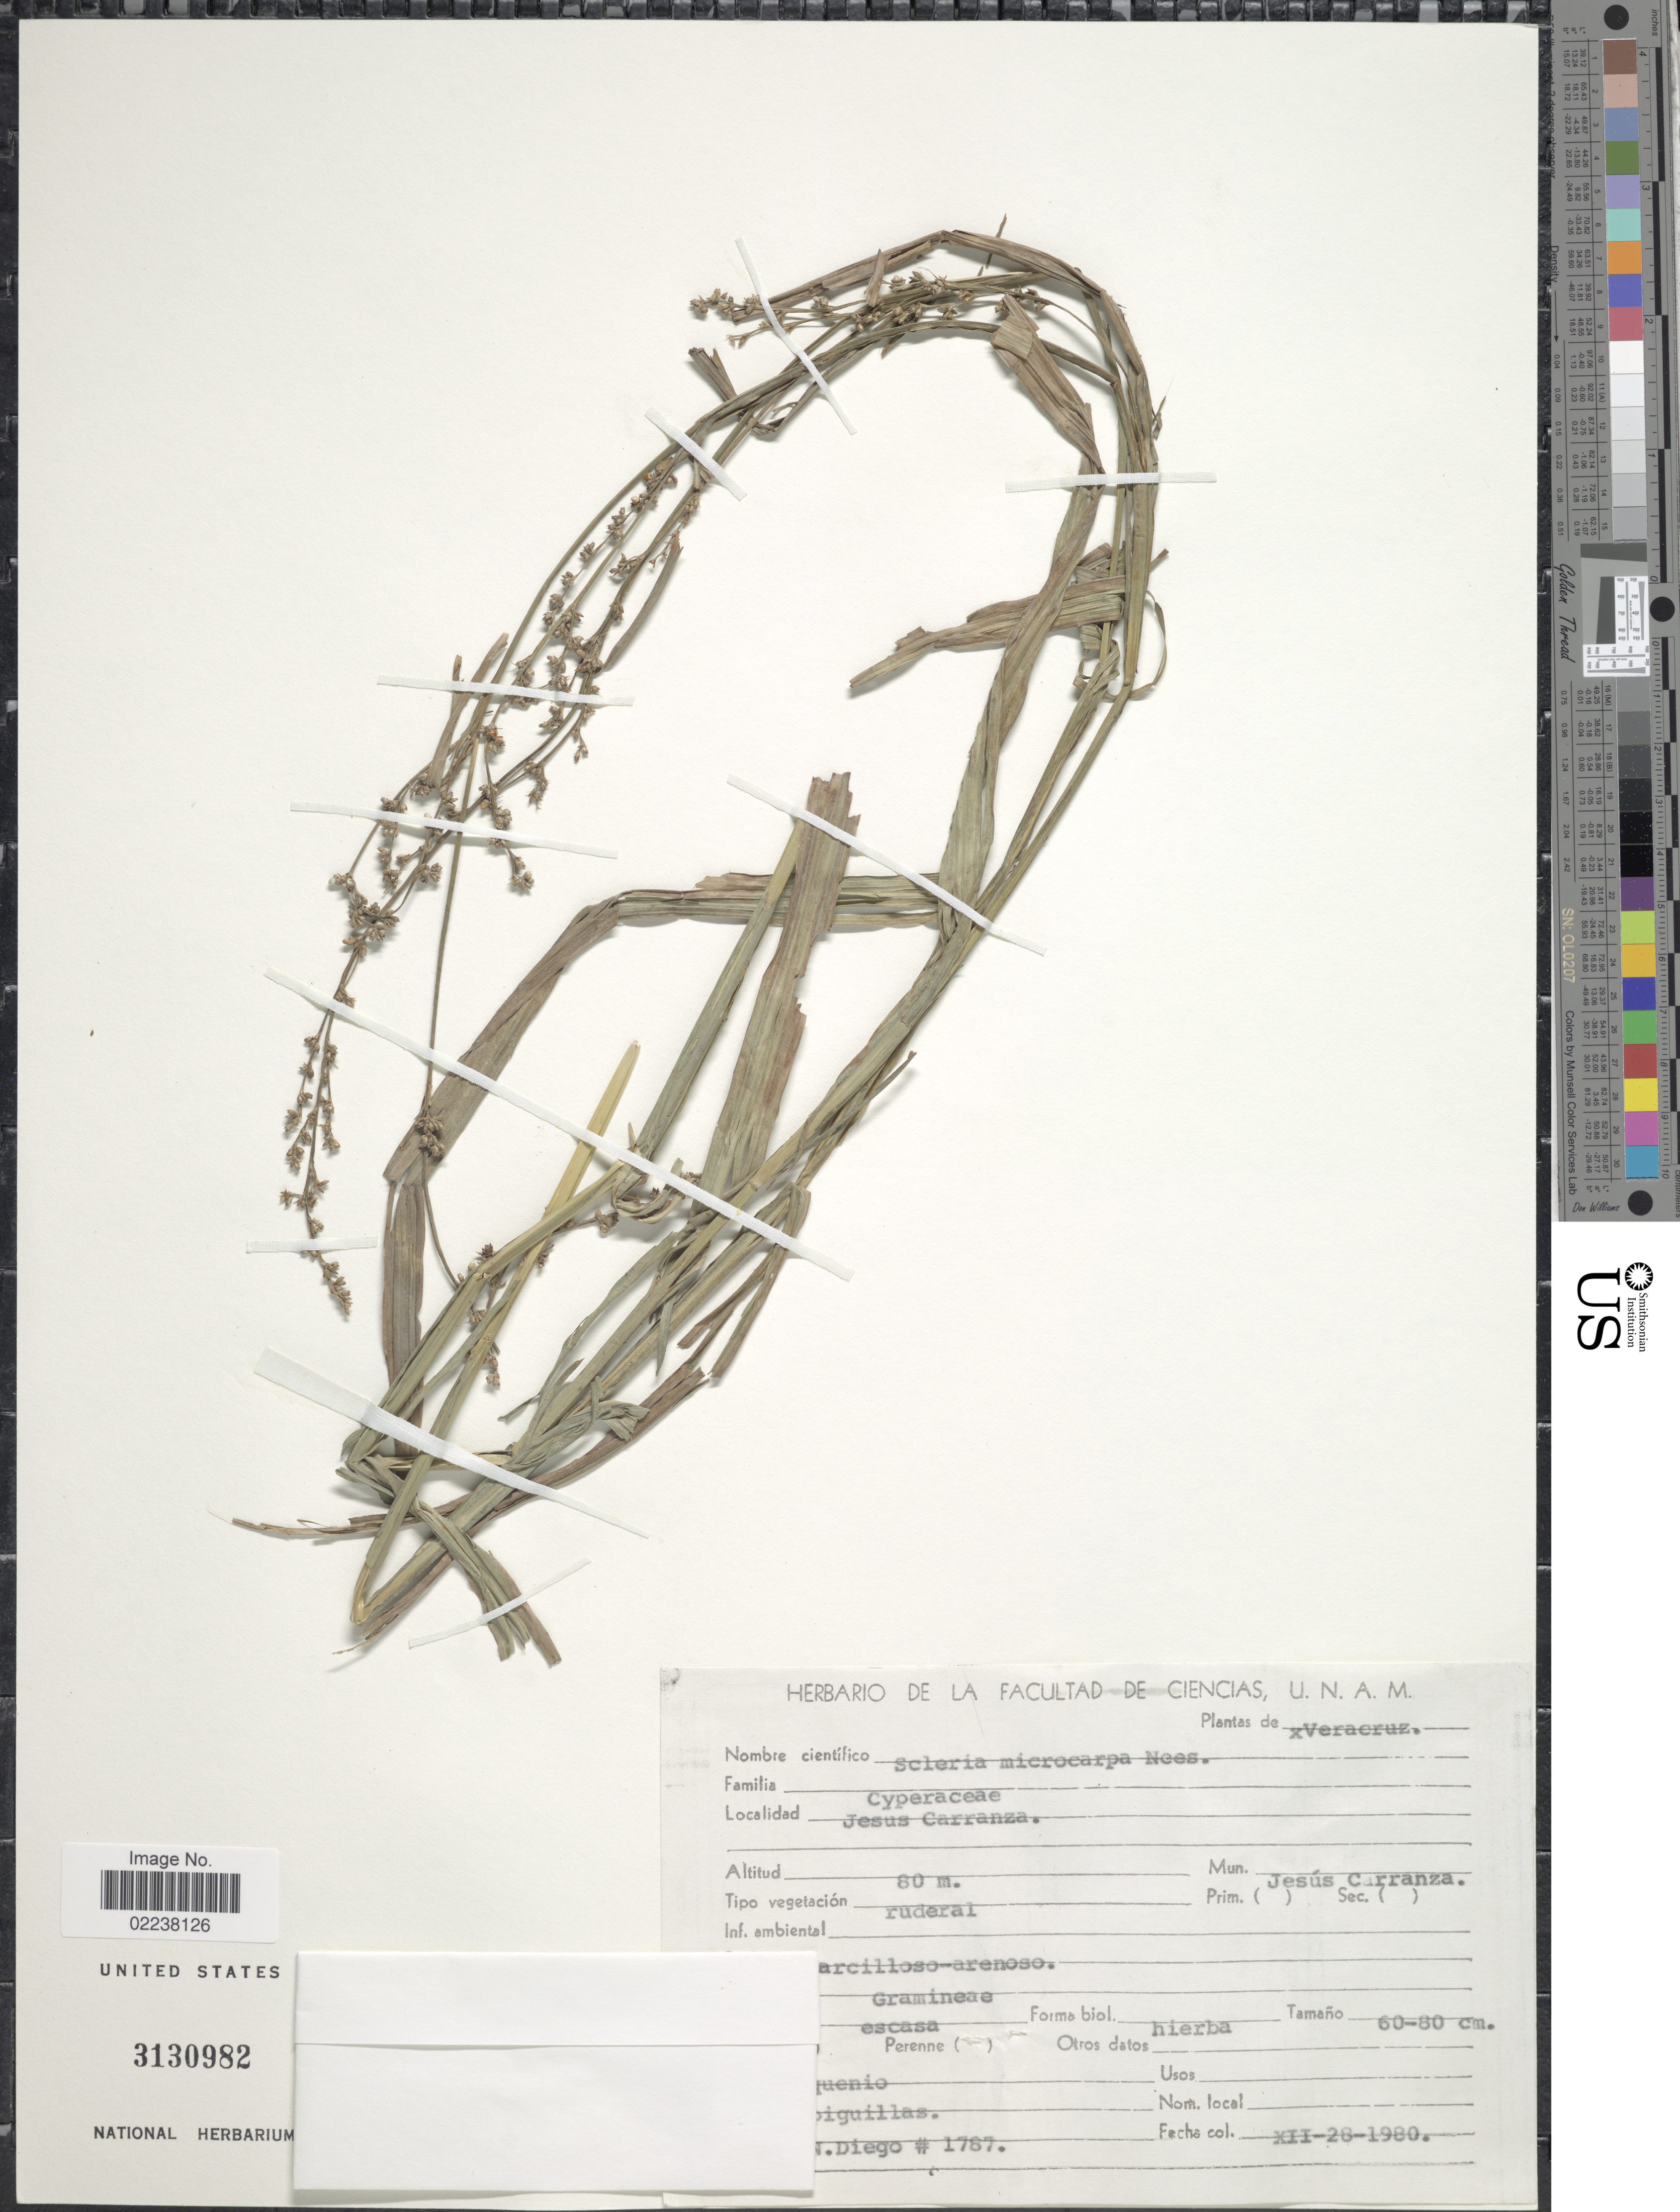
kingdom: Plantae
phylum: Tracheophyta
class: Liliopsida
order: Poales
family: Cyperaceae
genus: Scleria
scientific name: Scleria microcarpa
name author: Nees ex Kunth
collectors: N. Diego Pérez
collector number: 1767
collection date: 1980-12-28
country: Mexico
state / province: Veracruz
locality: Jesus Carranza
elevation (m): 80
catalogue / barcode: US 3130982